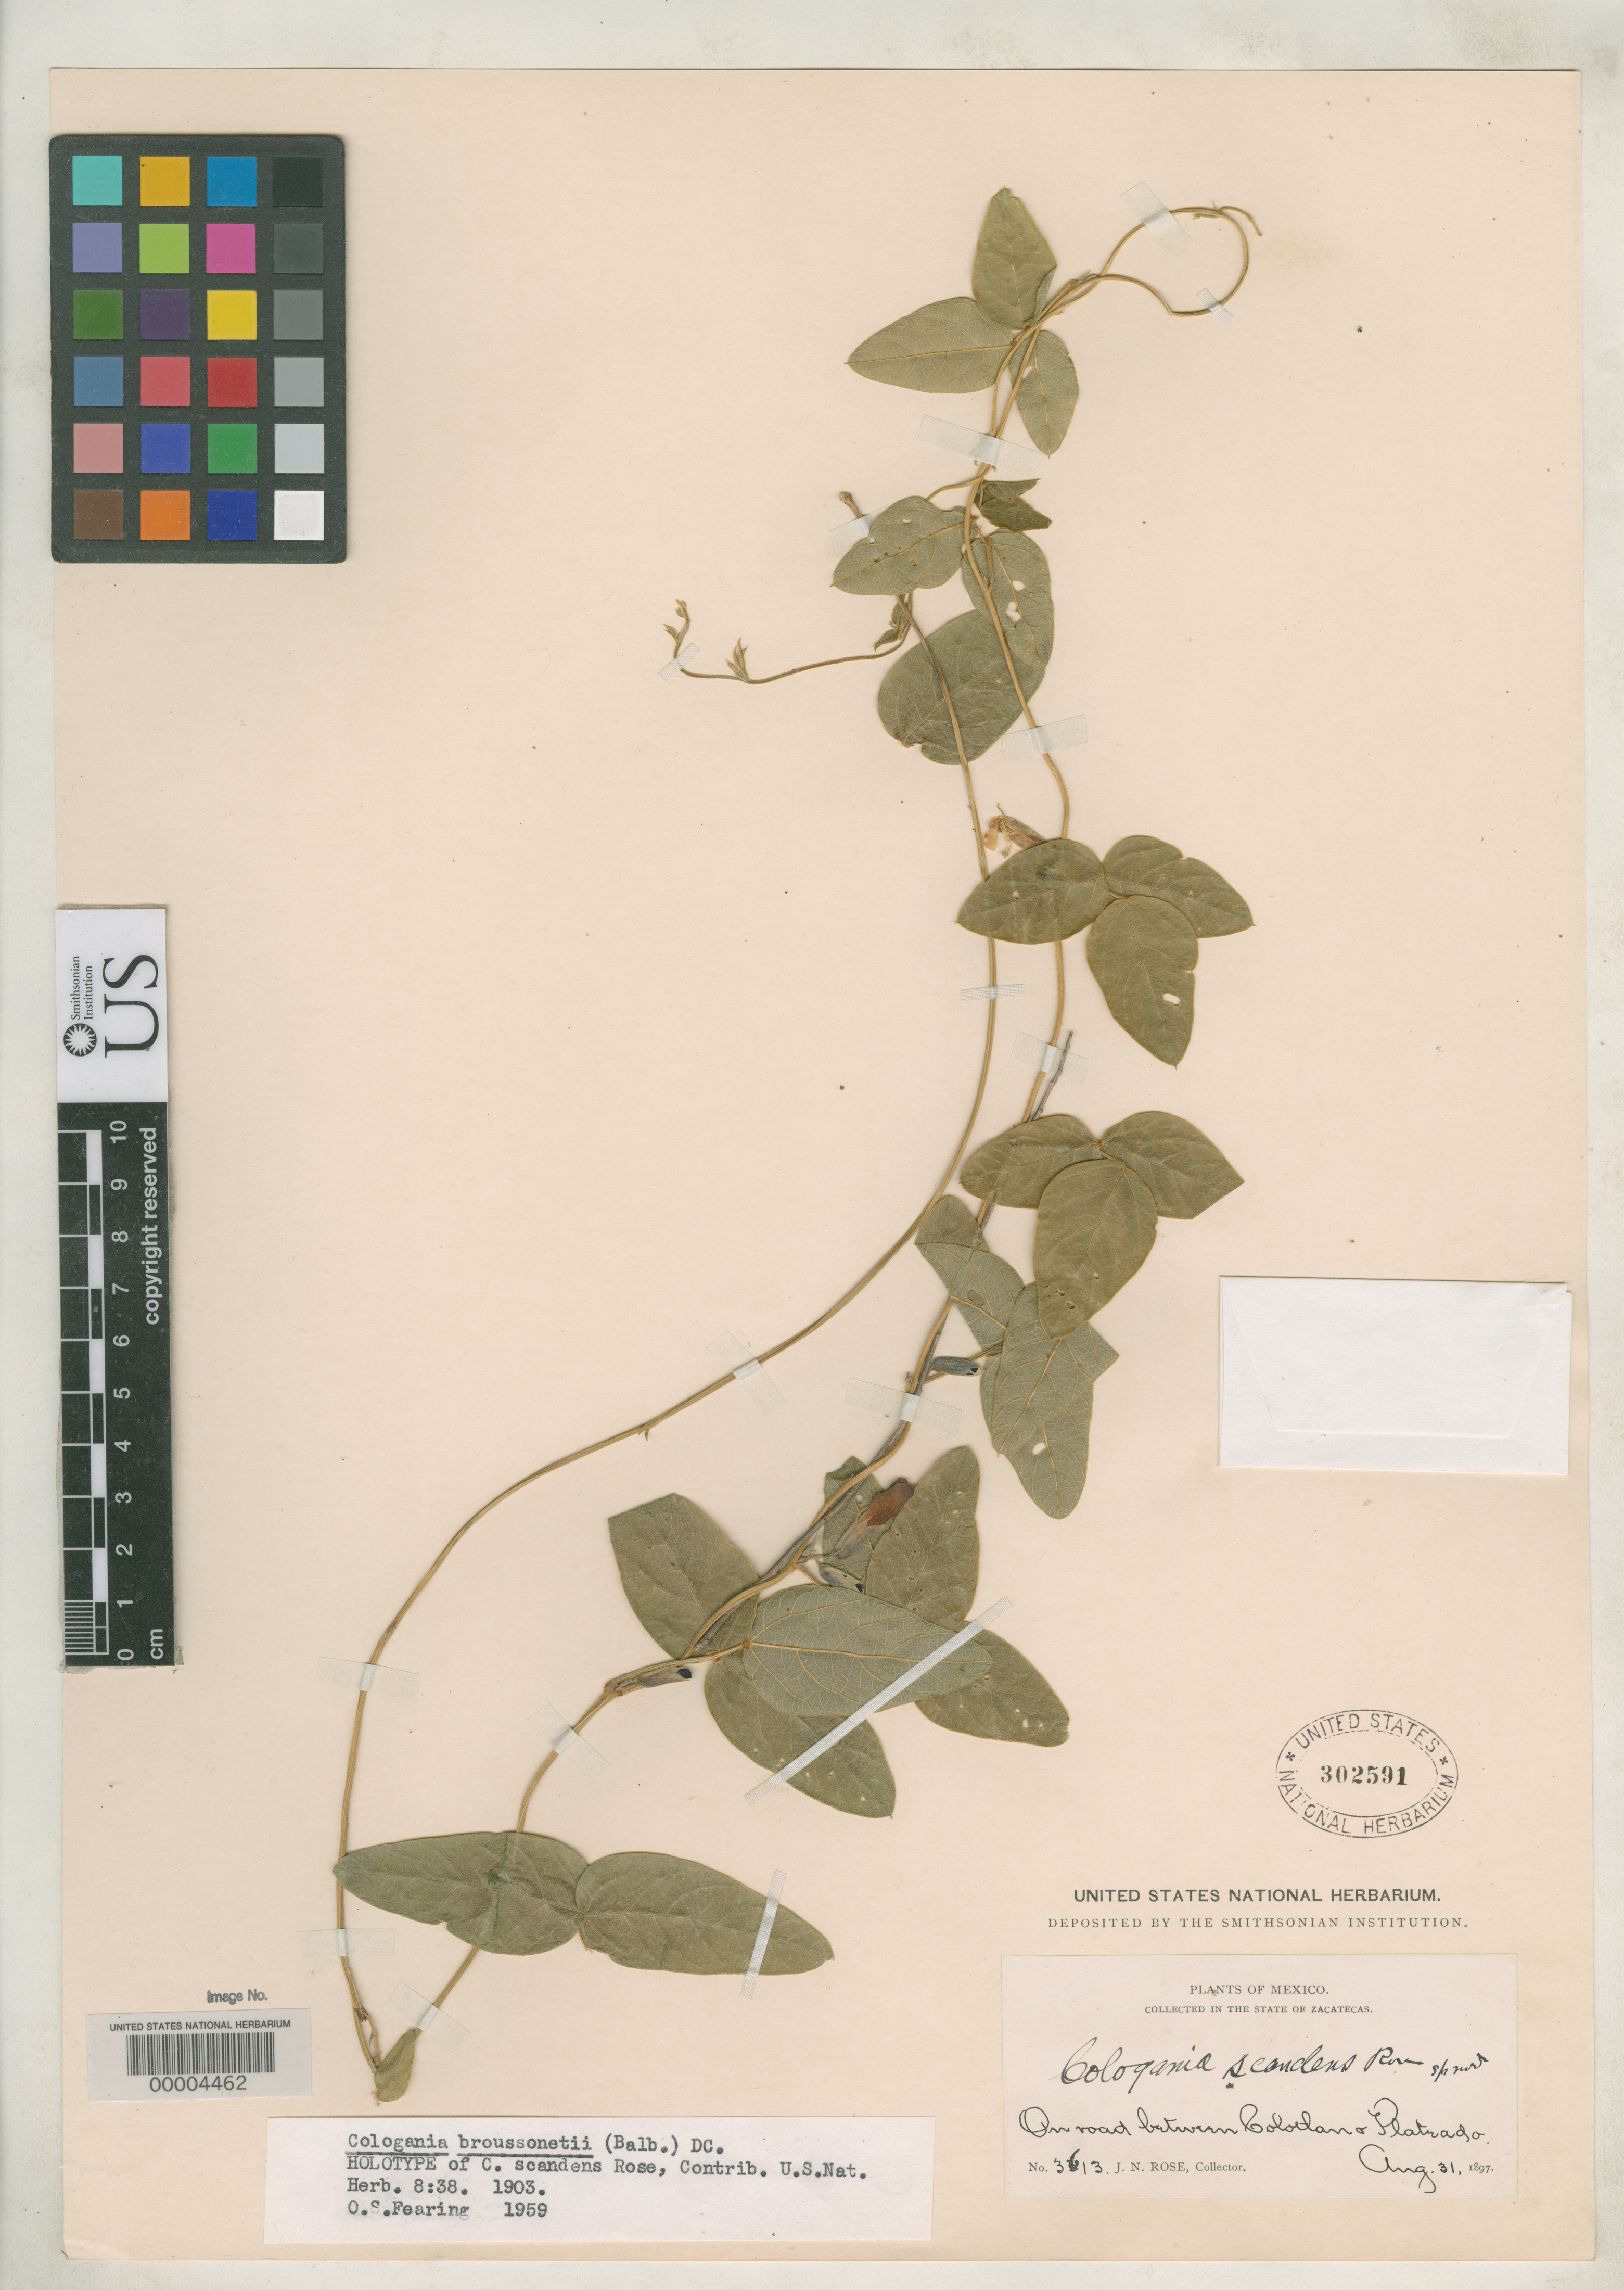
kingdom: Plantae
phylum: Tracheophyta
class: Magnoliopsida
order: Fabales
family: Fabaceae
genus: Cologania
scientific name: Cologania scandens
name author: Rose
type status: Holotype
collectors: J. N. Rose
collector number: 3613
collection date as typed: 31 Aug 1897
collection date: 1897-08-31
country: Mexico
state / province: Zacatecas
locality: Between Colotlan and Plateado.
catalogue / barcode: US 302591